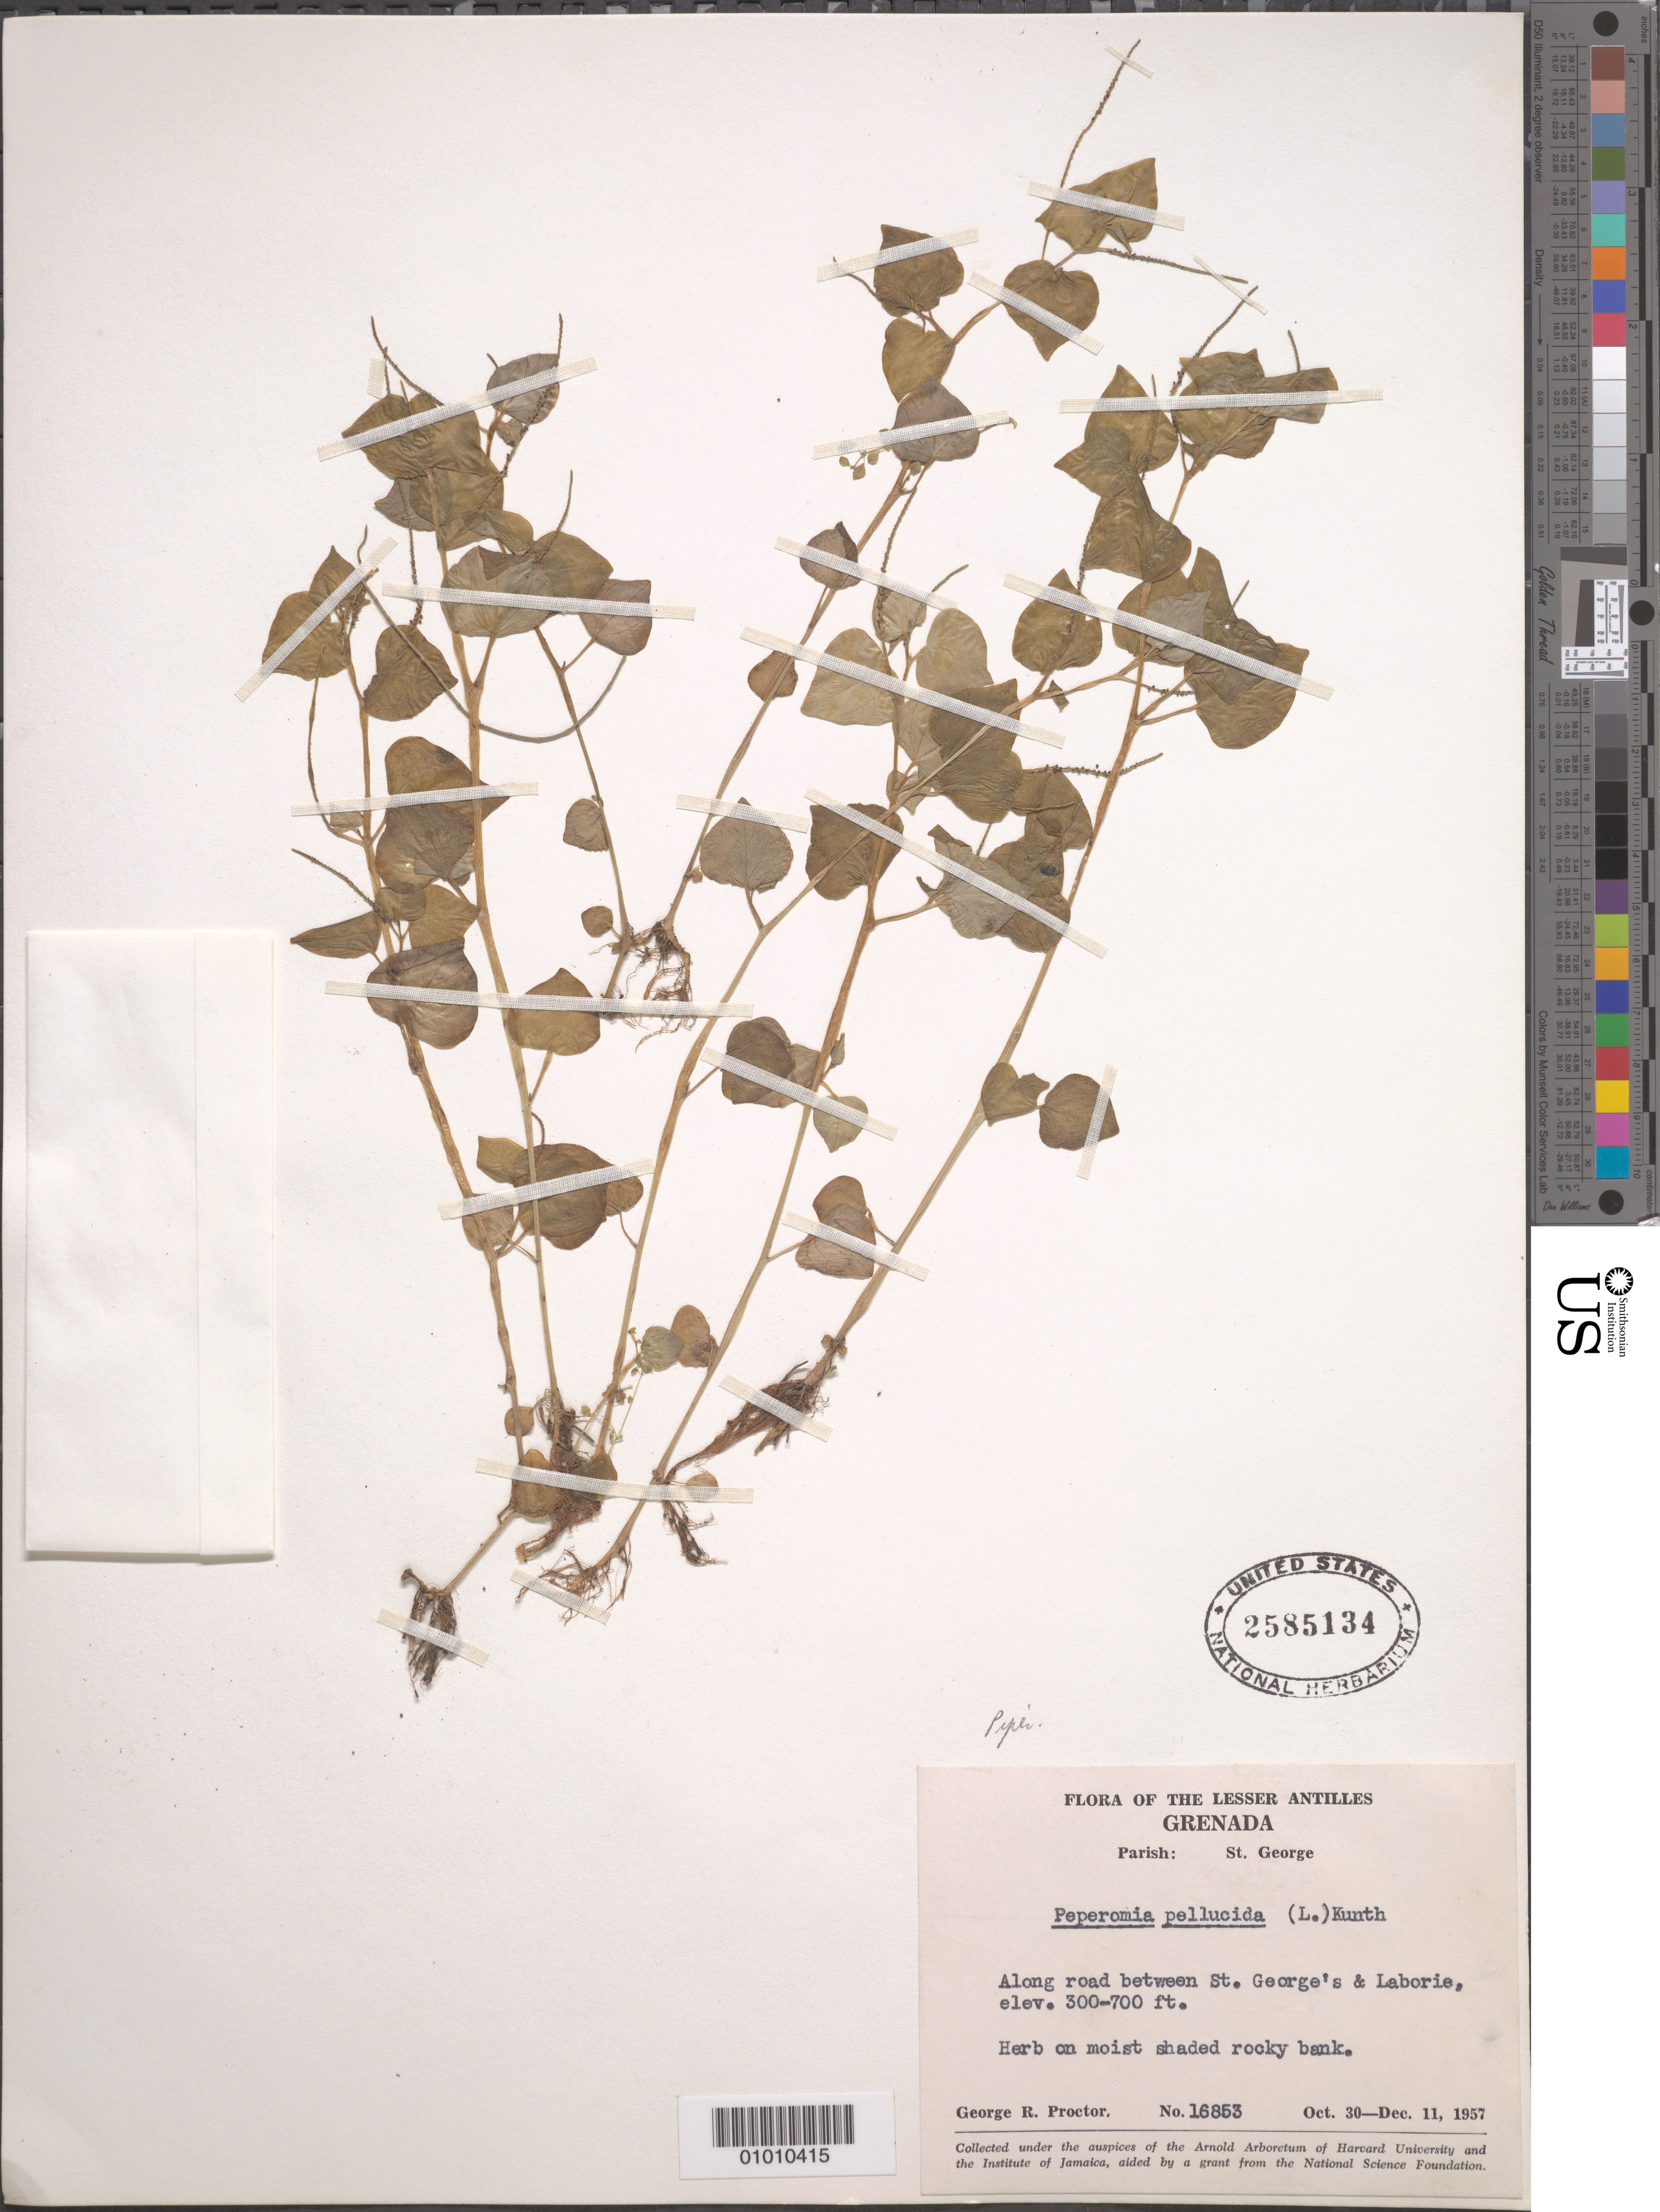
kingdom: Plantae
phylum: Tracheophyta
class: Magnoliopsida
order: Piperales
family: Piperaceae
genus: Peperomia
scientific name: Peperomia pellucida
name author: (L.) Kunth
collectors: G. R. Proctor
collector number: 16853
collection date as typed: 30 Oct 1957 to 11 Dec 1957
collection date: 1957-10-30/1957-12-11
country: Grenada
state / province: Saint George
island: Grenada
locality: Along road between St. George's and Labrie, on moist shaded rock.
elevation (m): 91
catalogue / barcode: US 2585134